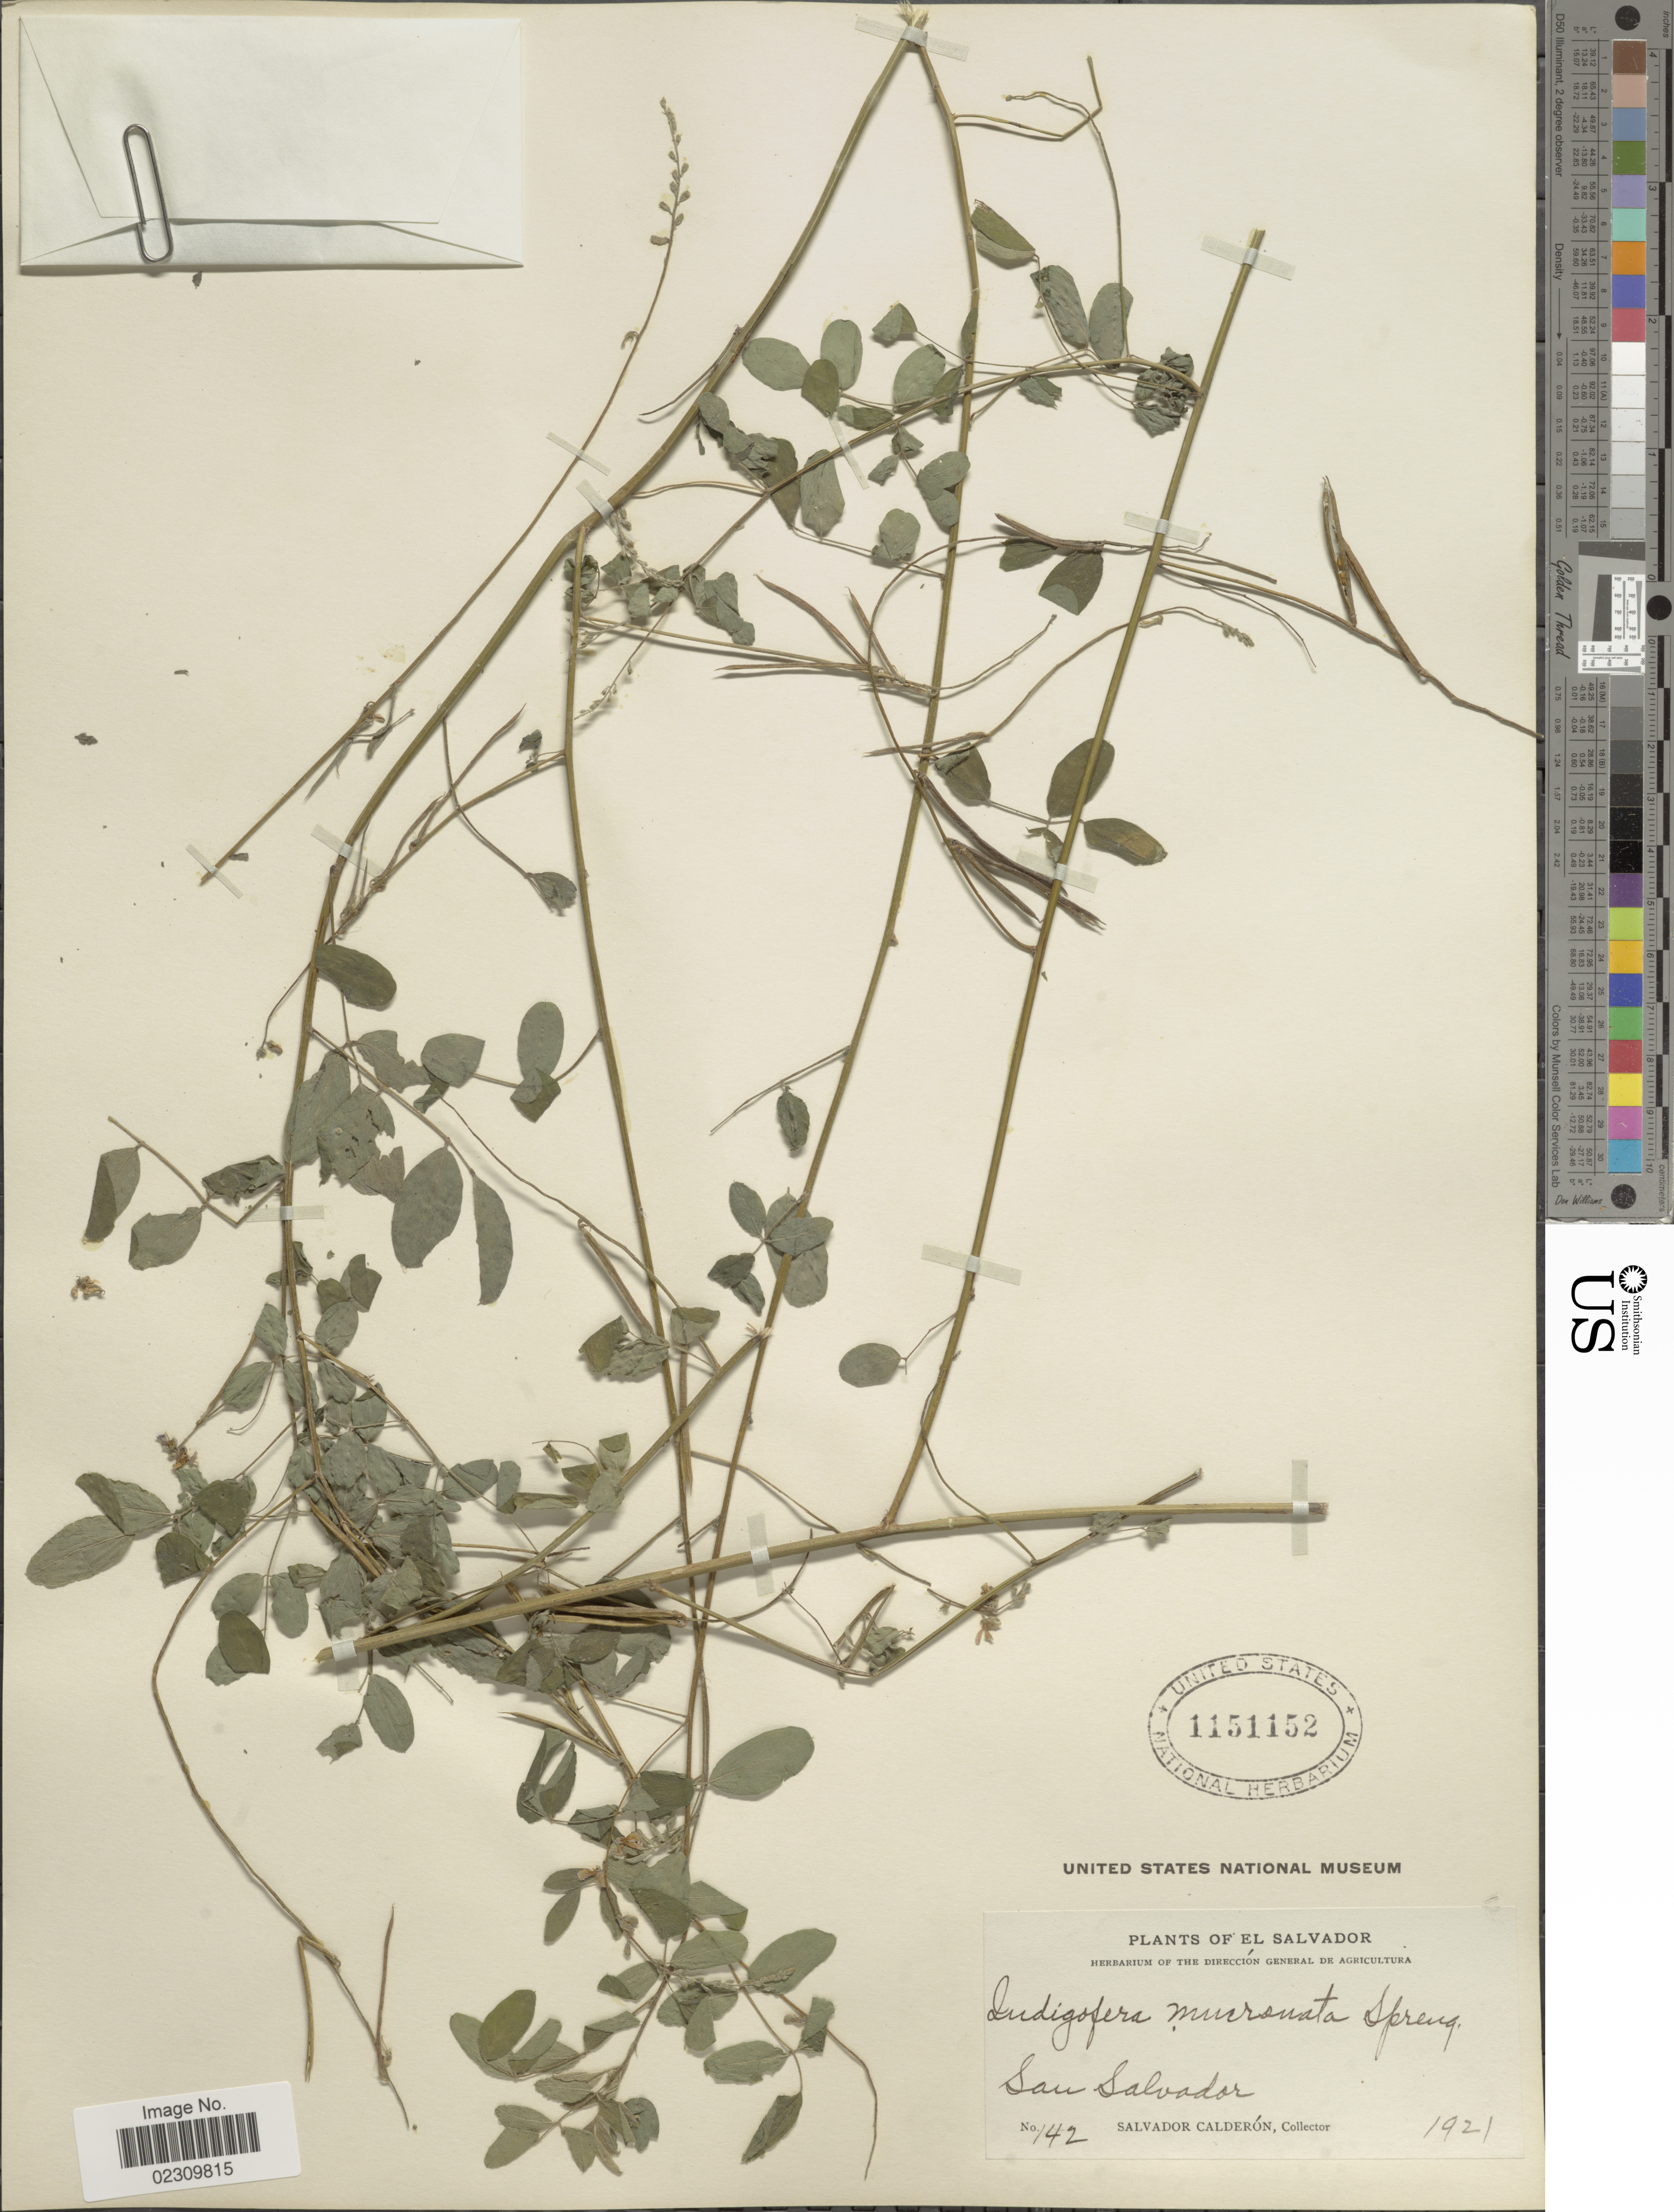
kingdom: Plantae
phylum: Tracheophyta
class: Magnoliopsida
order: Fabales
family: Fabaceae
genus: Indigofera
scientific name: Indigofera mucronata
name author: Lam.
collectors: S. Calderón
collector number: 142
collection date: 1921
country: El Salvador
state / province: San Salvador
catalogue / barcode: US 1151152